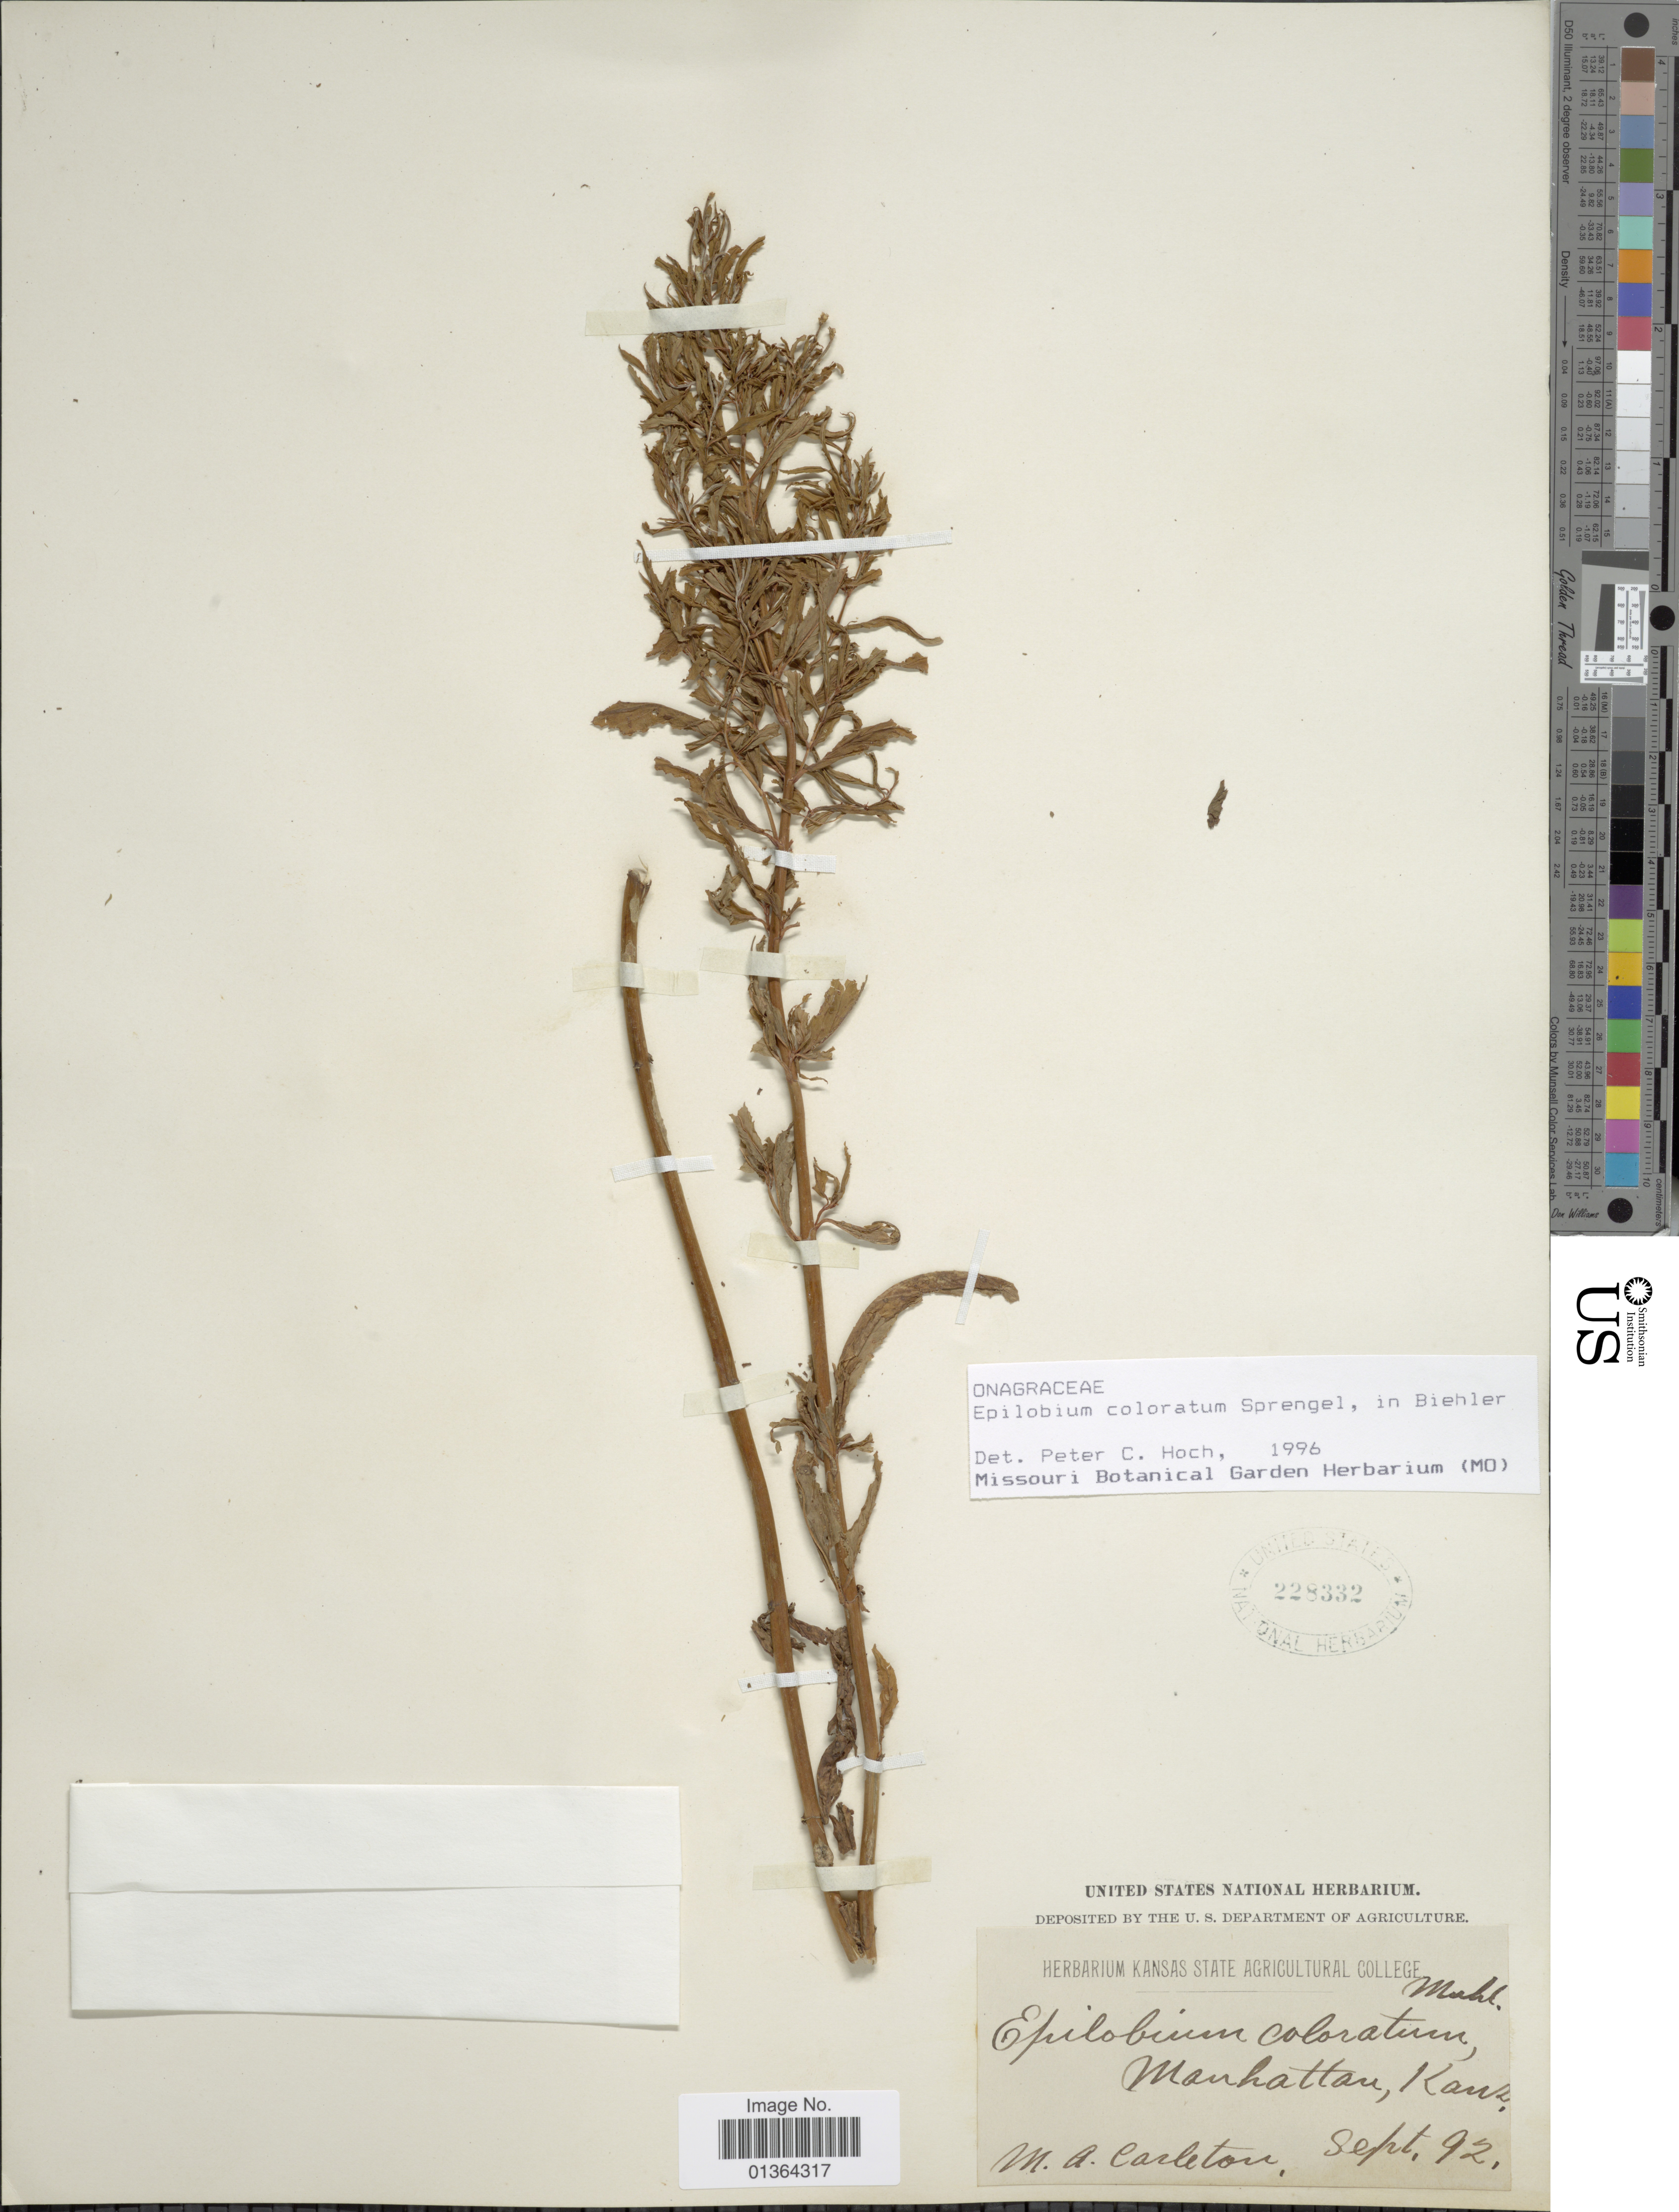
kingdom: Plantae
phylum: Tracheophyta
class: Magnoliopsida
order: Myrtales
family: Onagraceae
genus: Epilobium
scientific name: Epilobium coloratum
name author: Biehler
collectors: M. A. Carleton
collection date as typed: Transcribed d/m/y: /9/92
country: United States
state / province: Kansas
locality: Manhattan.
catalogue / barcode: US 228332